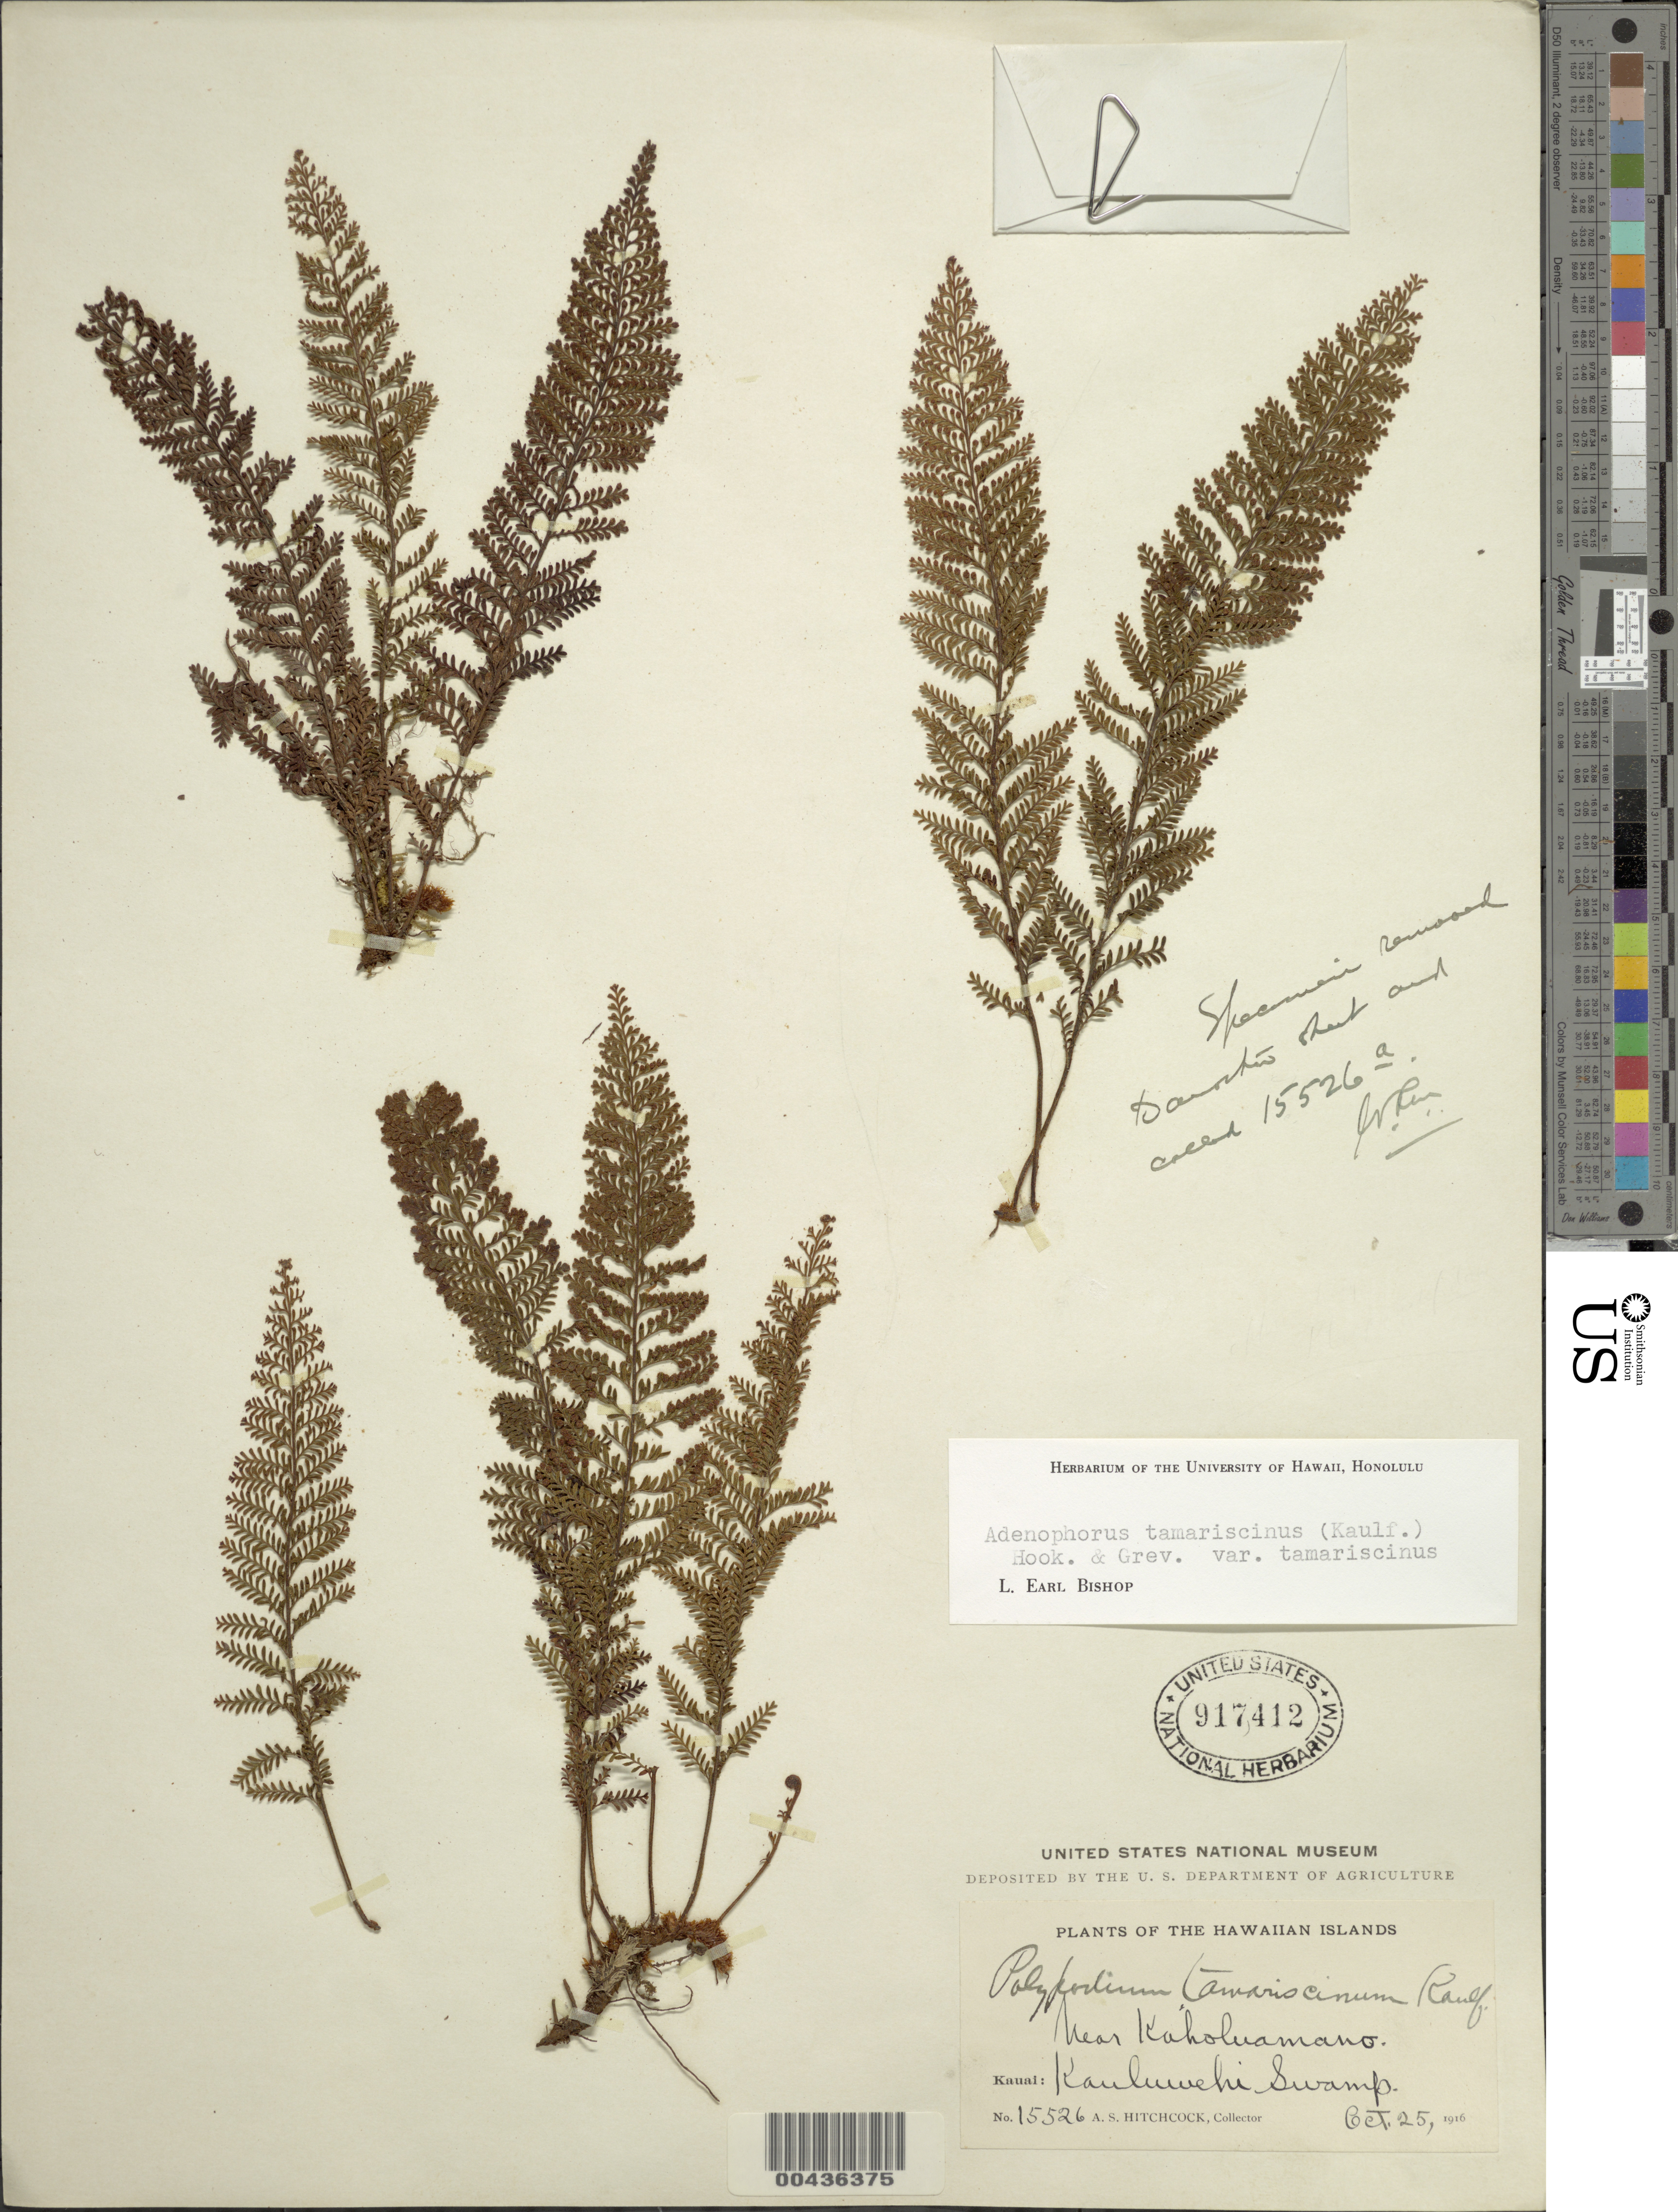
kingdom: Plantae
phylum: Tracheophyta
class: Polypodiopsida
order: Polypodiales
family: Polypodiaceae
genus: Adenophorus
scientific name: Adenophorus tamariscinus var. tamariscinus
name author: Hook. & Grev.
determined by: Bishop, L. E.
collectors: A. S. Hitchcock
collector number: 15526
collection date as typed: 25 Oct 1916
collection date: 1916-10-25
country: United States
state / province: Hawaii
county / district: Kauai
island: Kaua'i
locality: Kauluwehi Swamp, near Kaholuamano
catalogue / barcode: US 917412